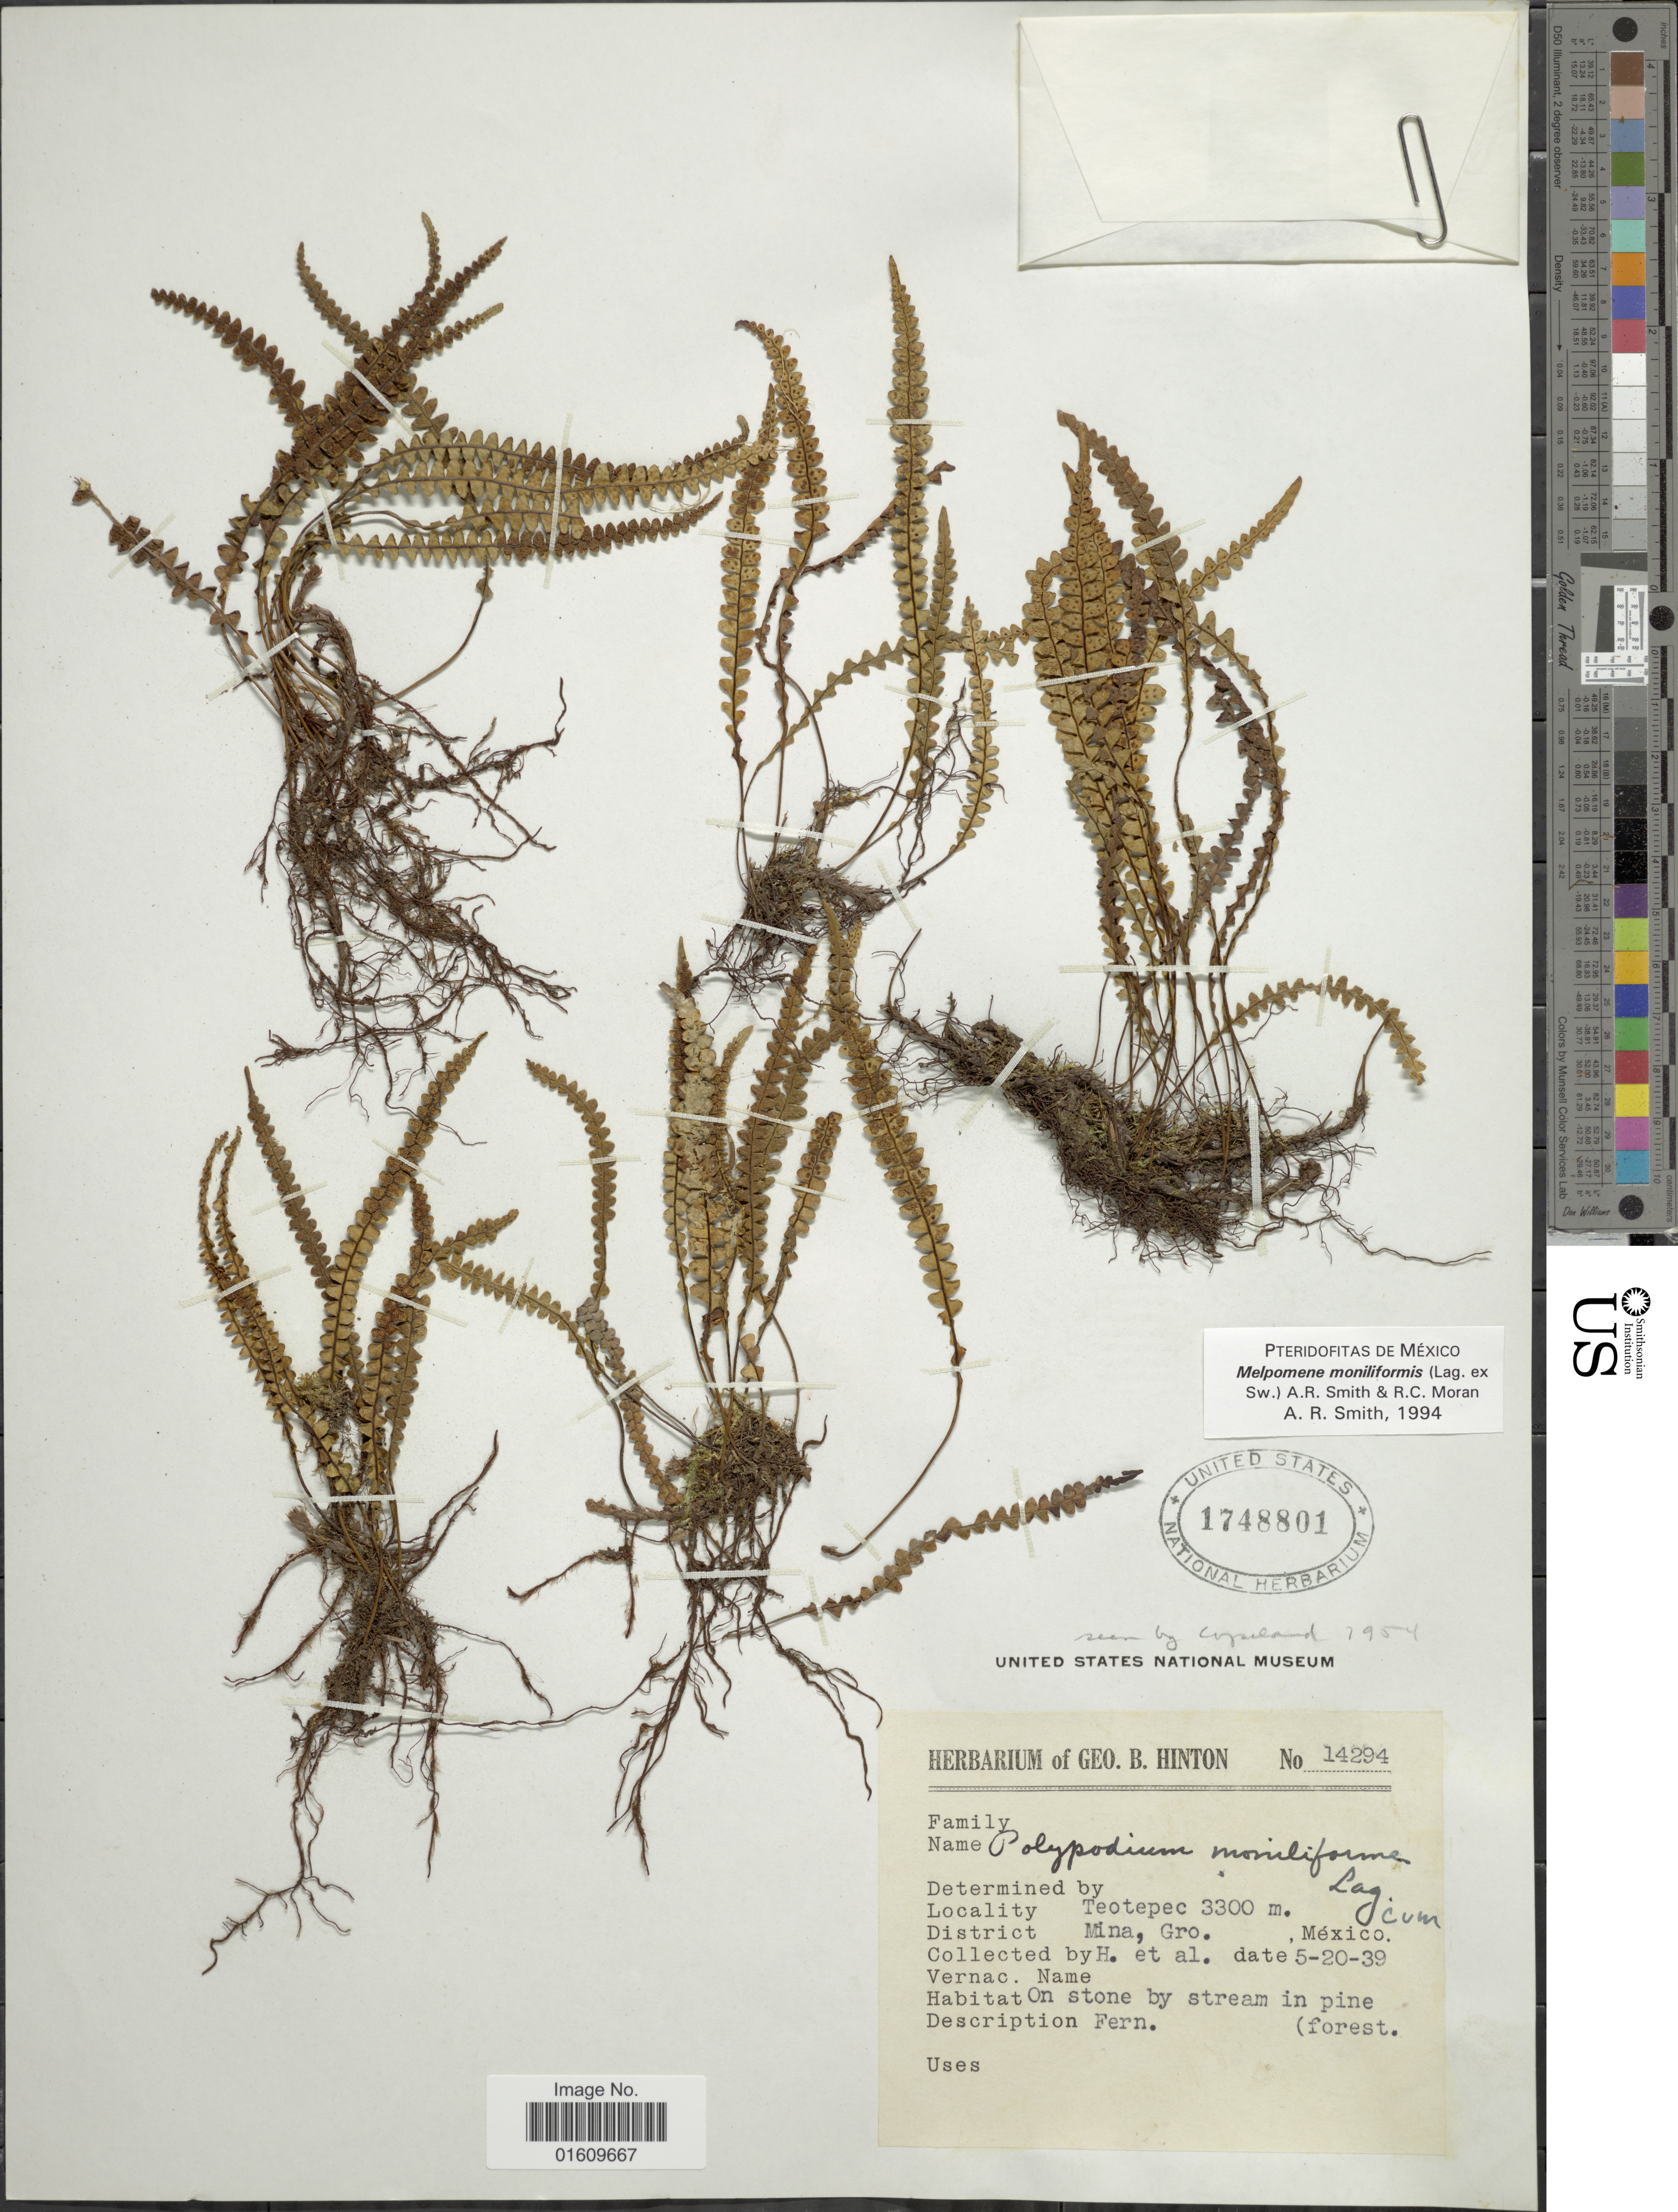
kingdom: Plantae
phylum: Tracheophyta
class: Polypodiopsida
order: Polypodiales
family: Polypodiaceae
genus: Melpomene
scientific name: Melpomene moniliformis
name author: (Lag. ex Sw.) A.R. Sm. & R.C. Moran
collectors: G. B. Hinton & et al.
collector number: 14294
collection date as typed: Transcribed d/m/y: 20/5/39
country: Mexico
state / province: Guerrero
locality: Teotepec, Mina, Gro.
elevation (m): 3300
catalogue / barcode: US 1748801